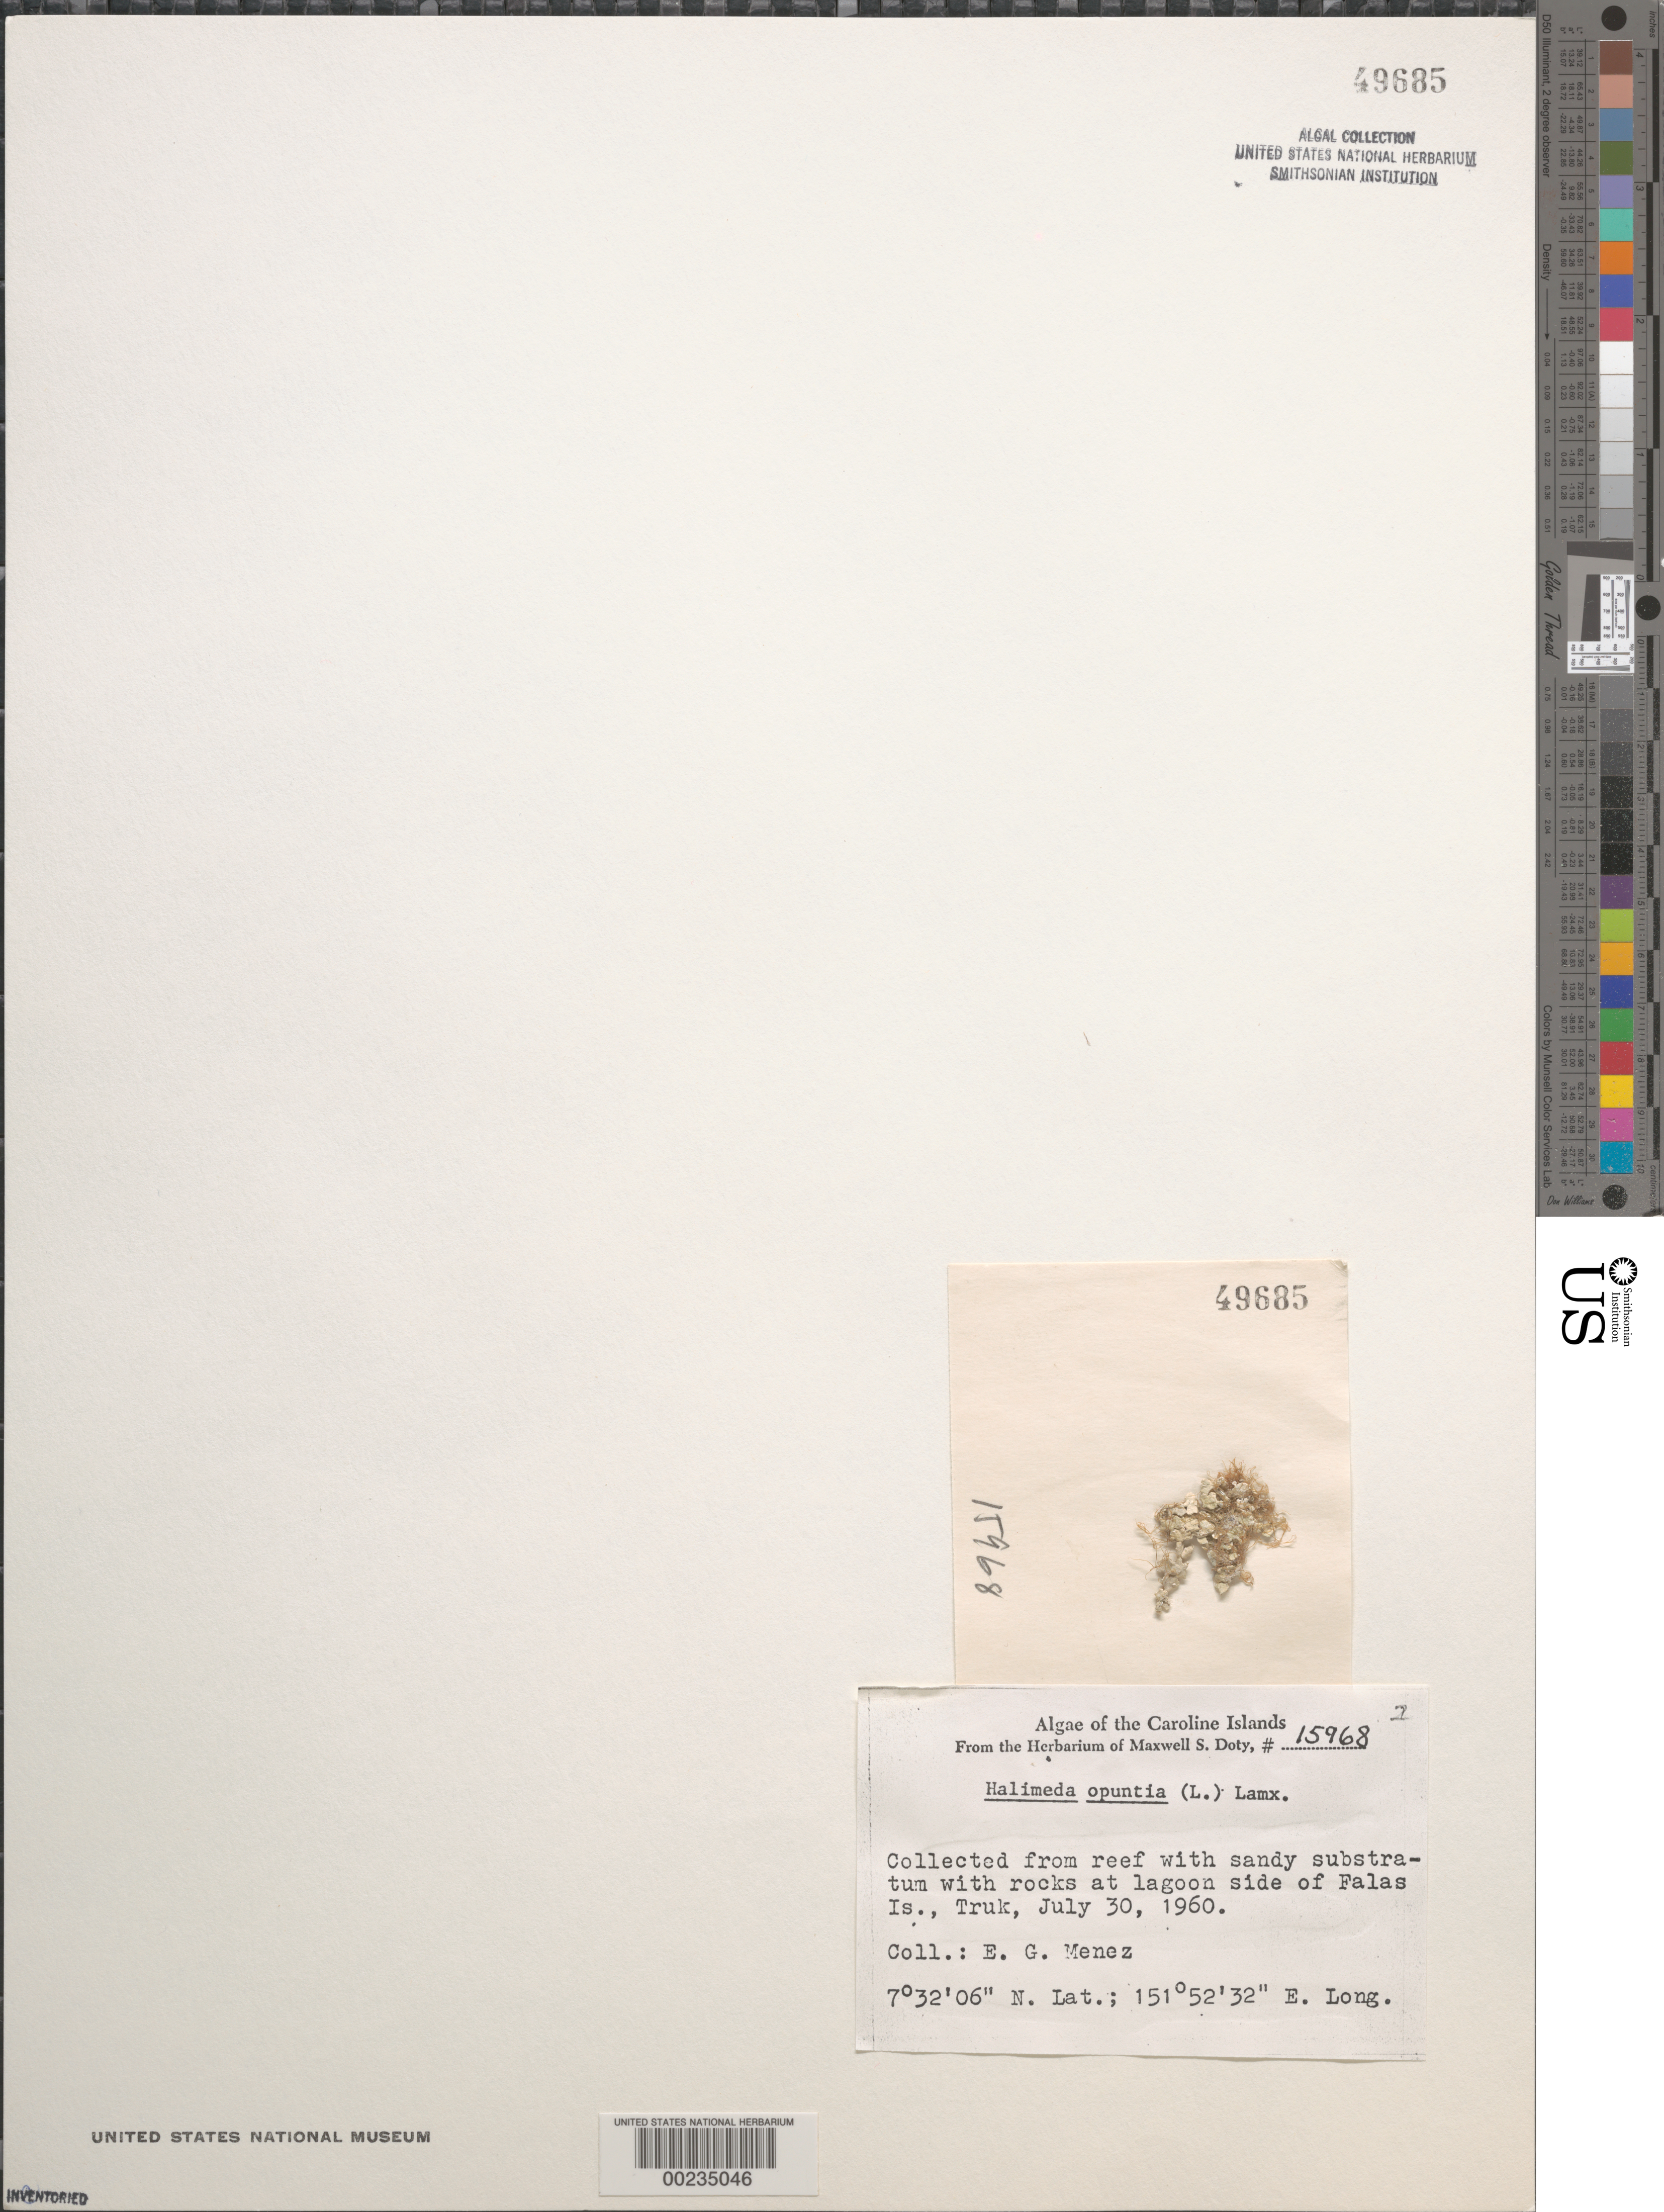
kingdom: Plantae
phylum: Chlorophyta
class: Ulvophyceae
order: Bryopsidales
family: Halimedaceae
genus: Halimeda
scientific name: Halimeda opuntia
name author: (L.) J.V.Lamouroux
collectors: Meñez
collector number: MSD 15968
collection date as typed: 30 Jul 1960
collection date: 1960-07-30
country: Micronesia, Federated States of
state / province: Truk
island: Falas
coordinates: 7 32' 06" N, 151 52' 32" E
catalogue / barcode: US 49685